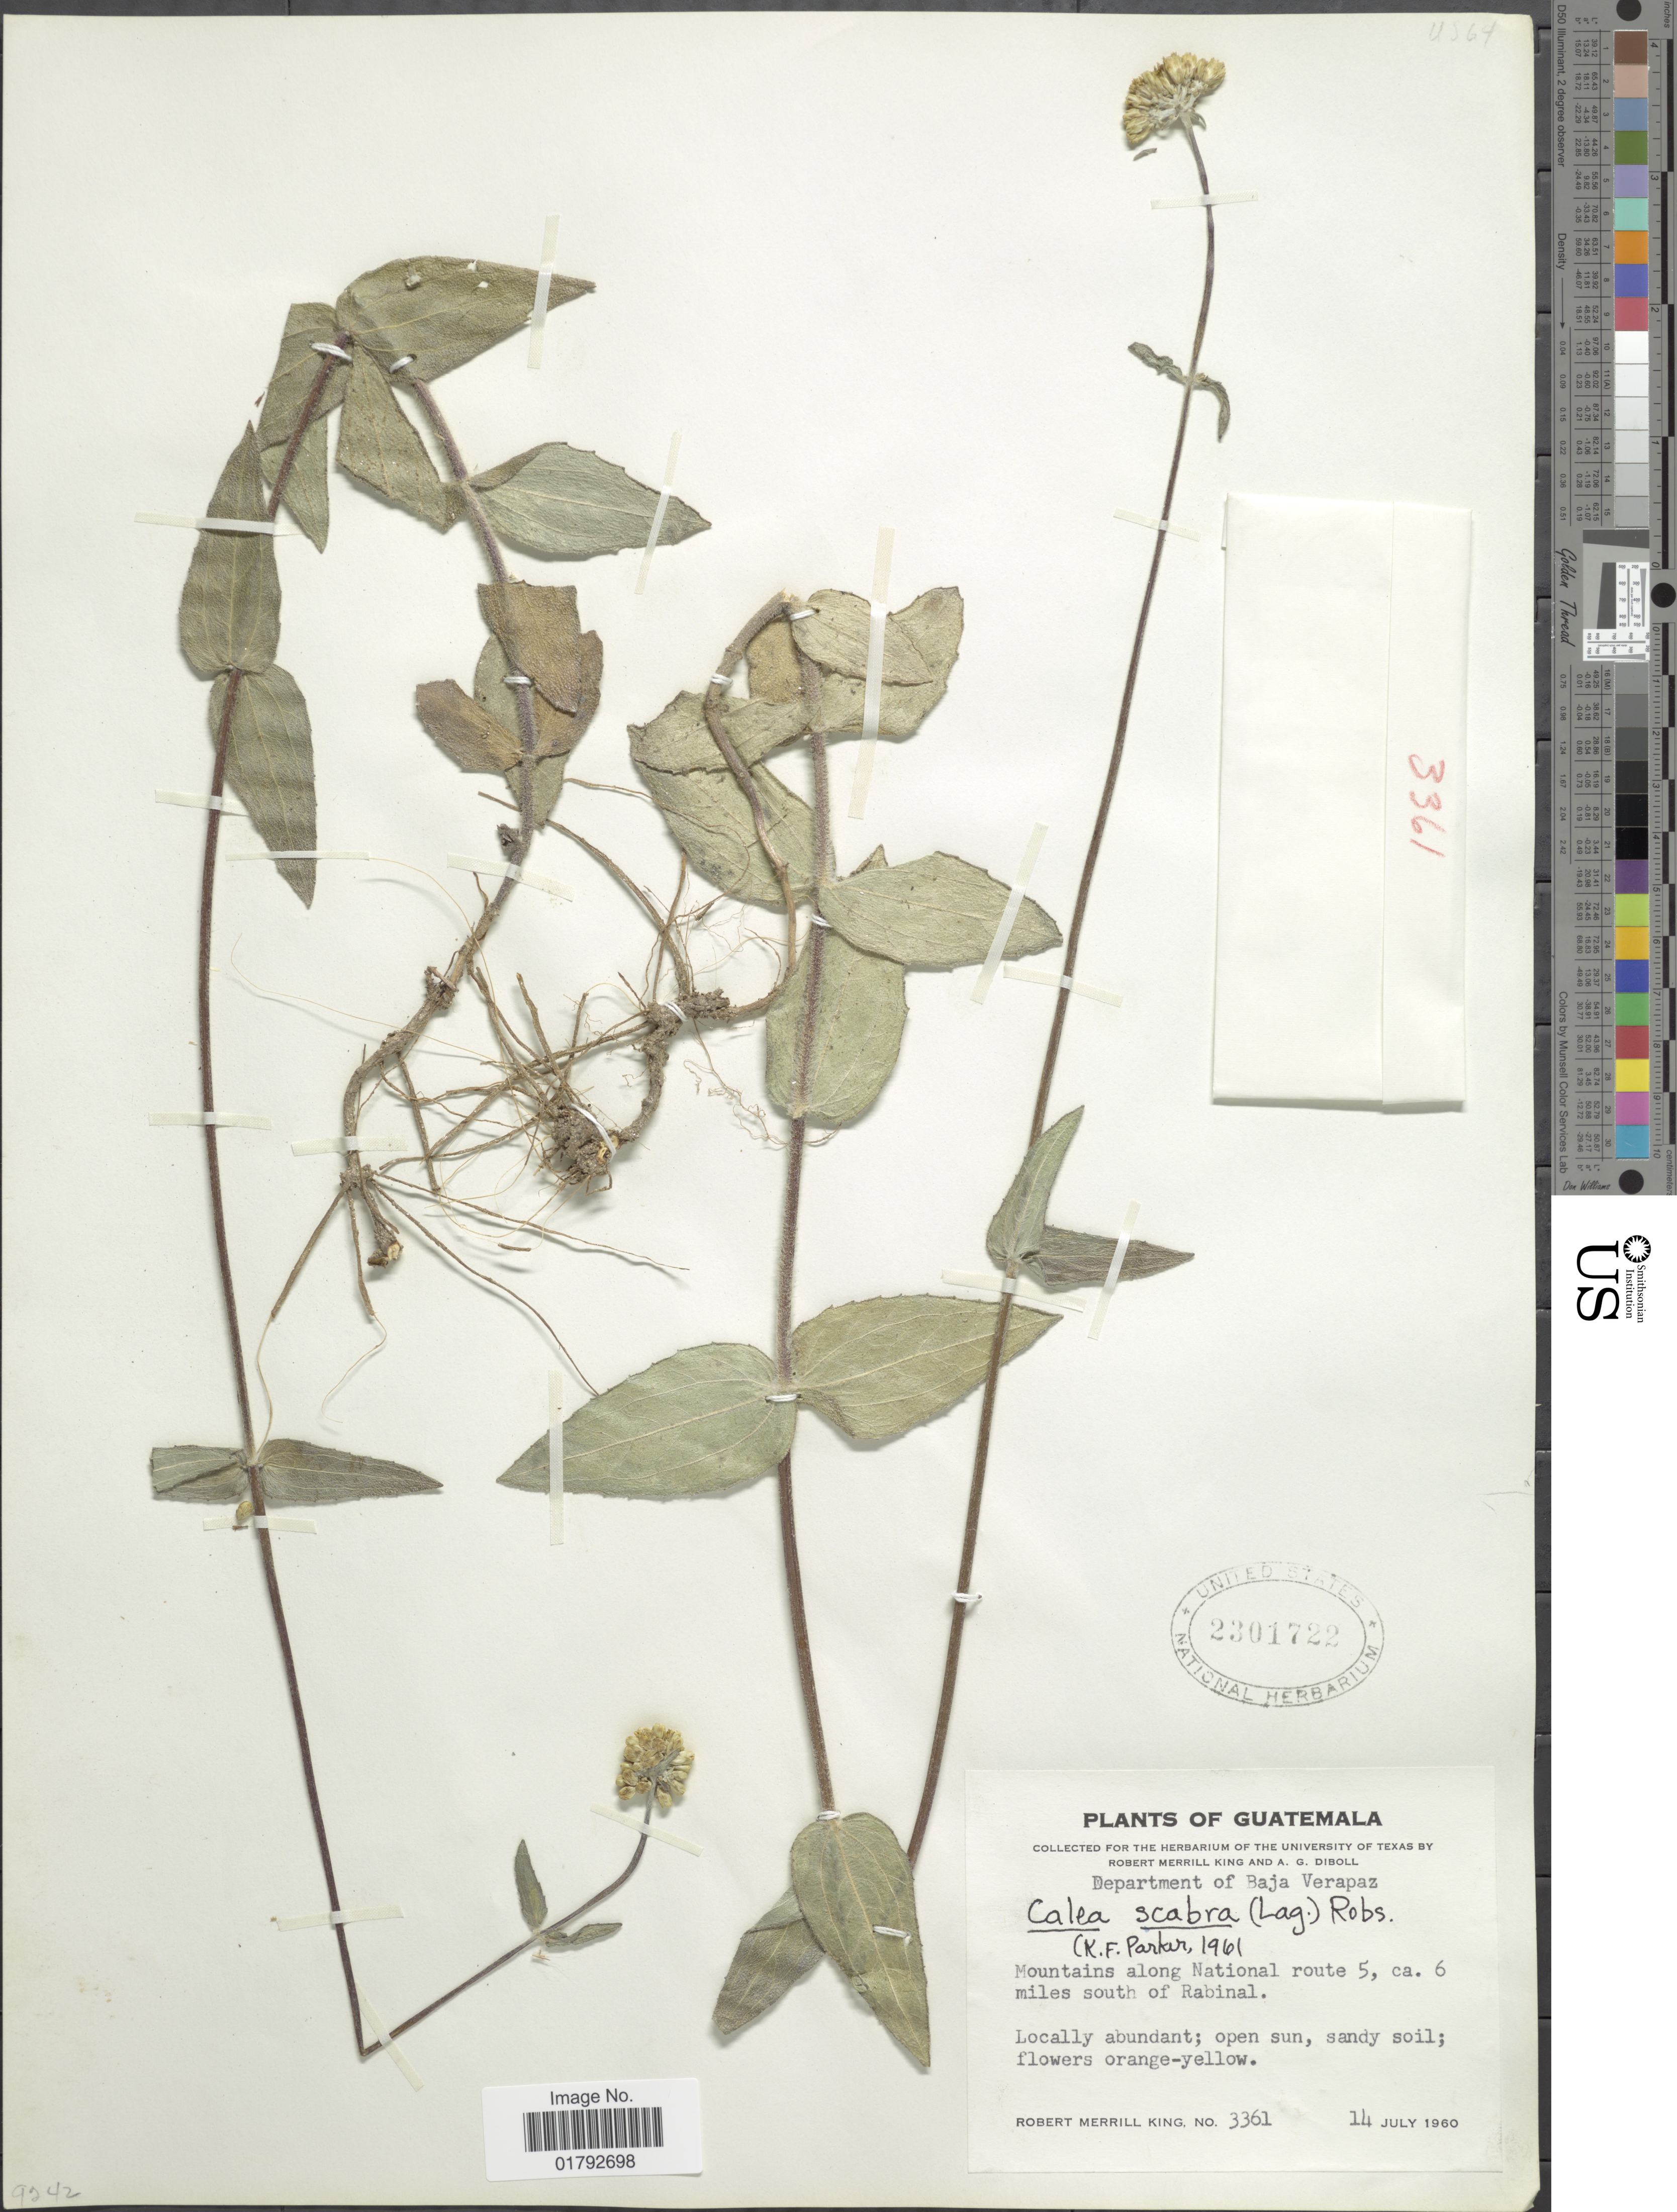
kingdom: Plantae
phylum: Tracheophyta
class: Magnoliopsida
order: Asterales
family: Asteraceae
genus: Alloispermum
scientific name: Alloispermum scabrum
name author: (Lag.) H. Rob.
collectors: R. M. King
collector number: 3361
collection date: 1960-07-14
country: Guatemala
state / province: Baja Verapaz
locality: Departement of Baja Verapaz, Mountains along National route, ca. 6 miles south of Rabinal.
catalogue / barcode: US 2301722